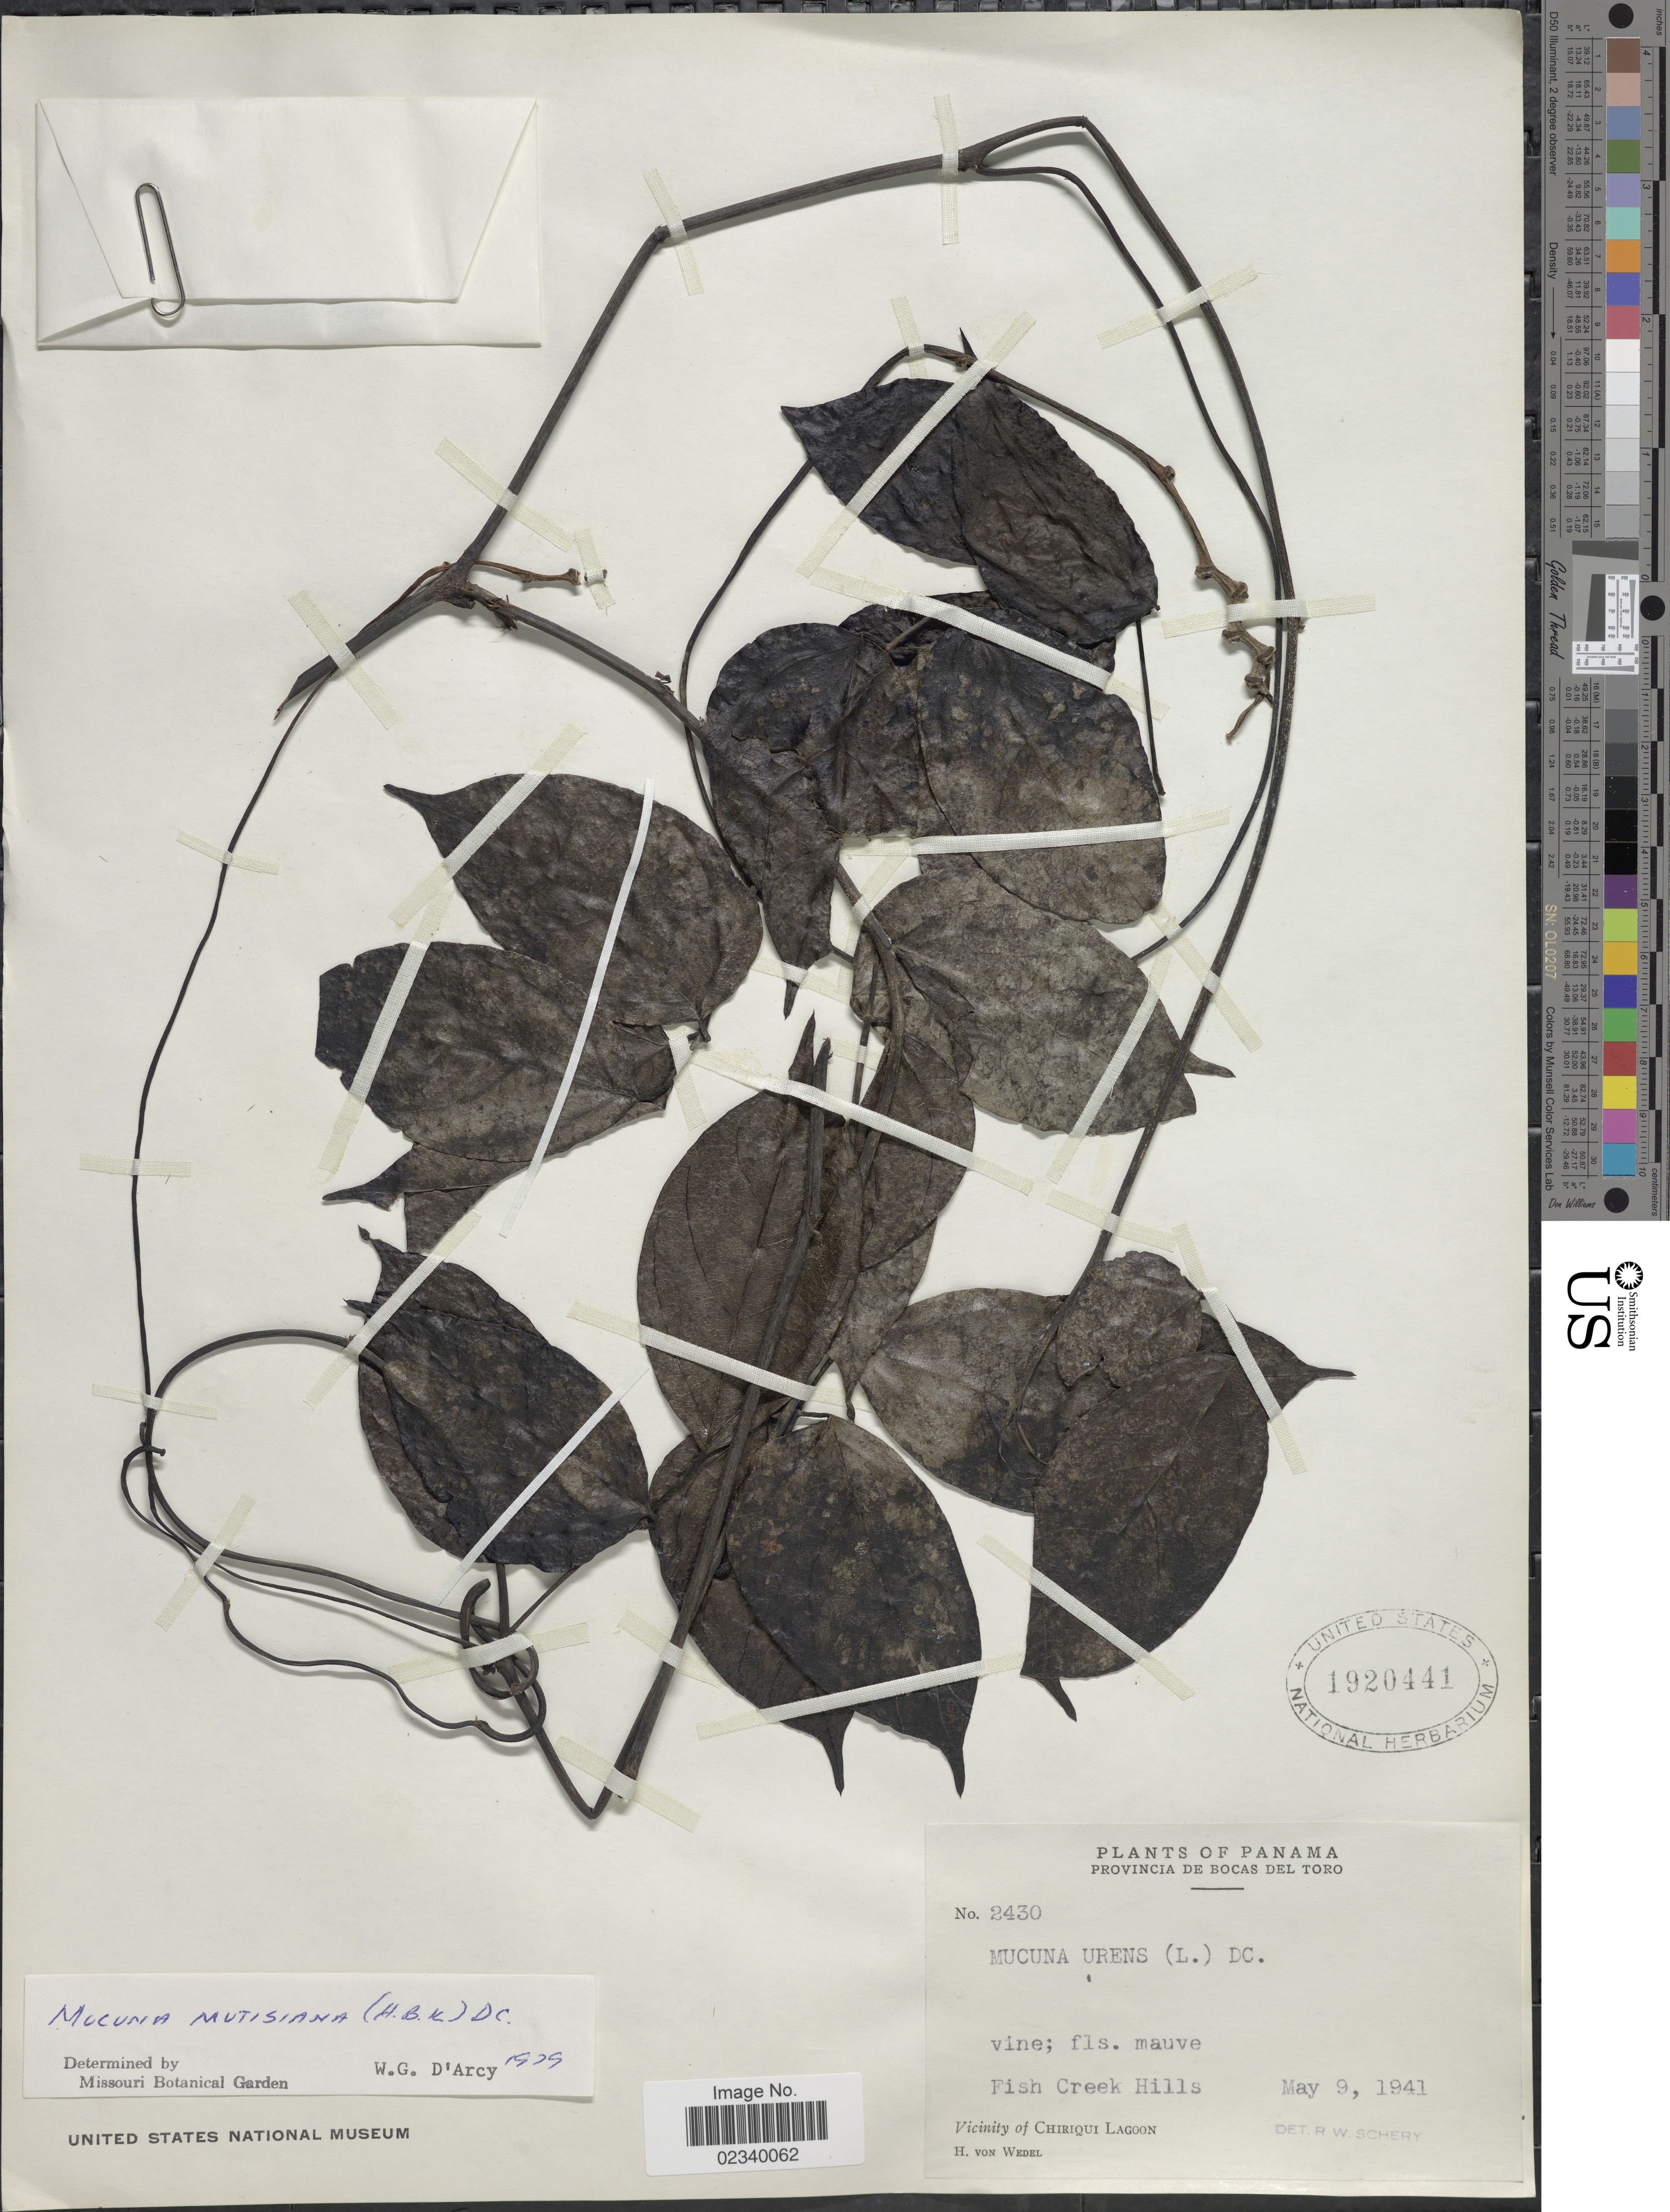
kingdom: Plantae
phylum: Tracheophyta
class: Magnoliopsida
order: Fabales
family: Fabaceae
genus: Mucuna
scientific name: Mucuna mutisiana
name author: (Kunth) DC.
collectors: H. von Wedel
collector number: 2430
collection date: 1941-05-09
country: Panama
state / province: Bocas del Toro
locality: Fish Creek Hills, Vicinity of Chiriqui Lagoon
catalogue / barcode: US 1920441